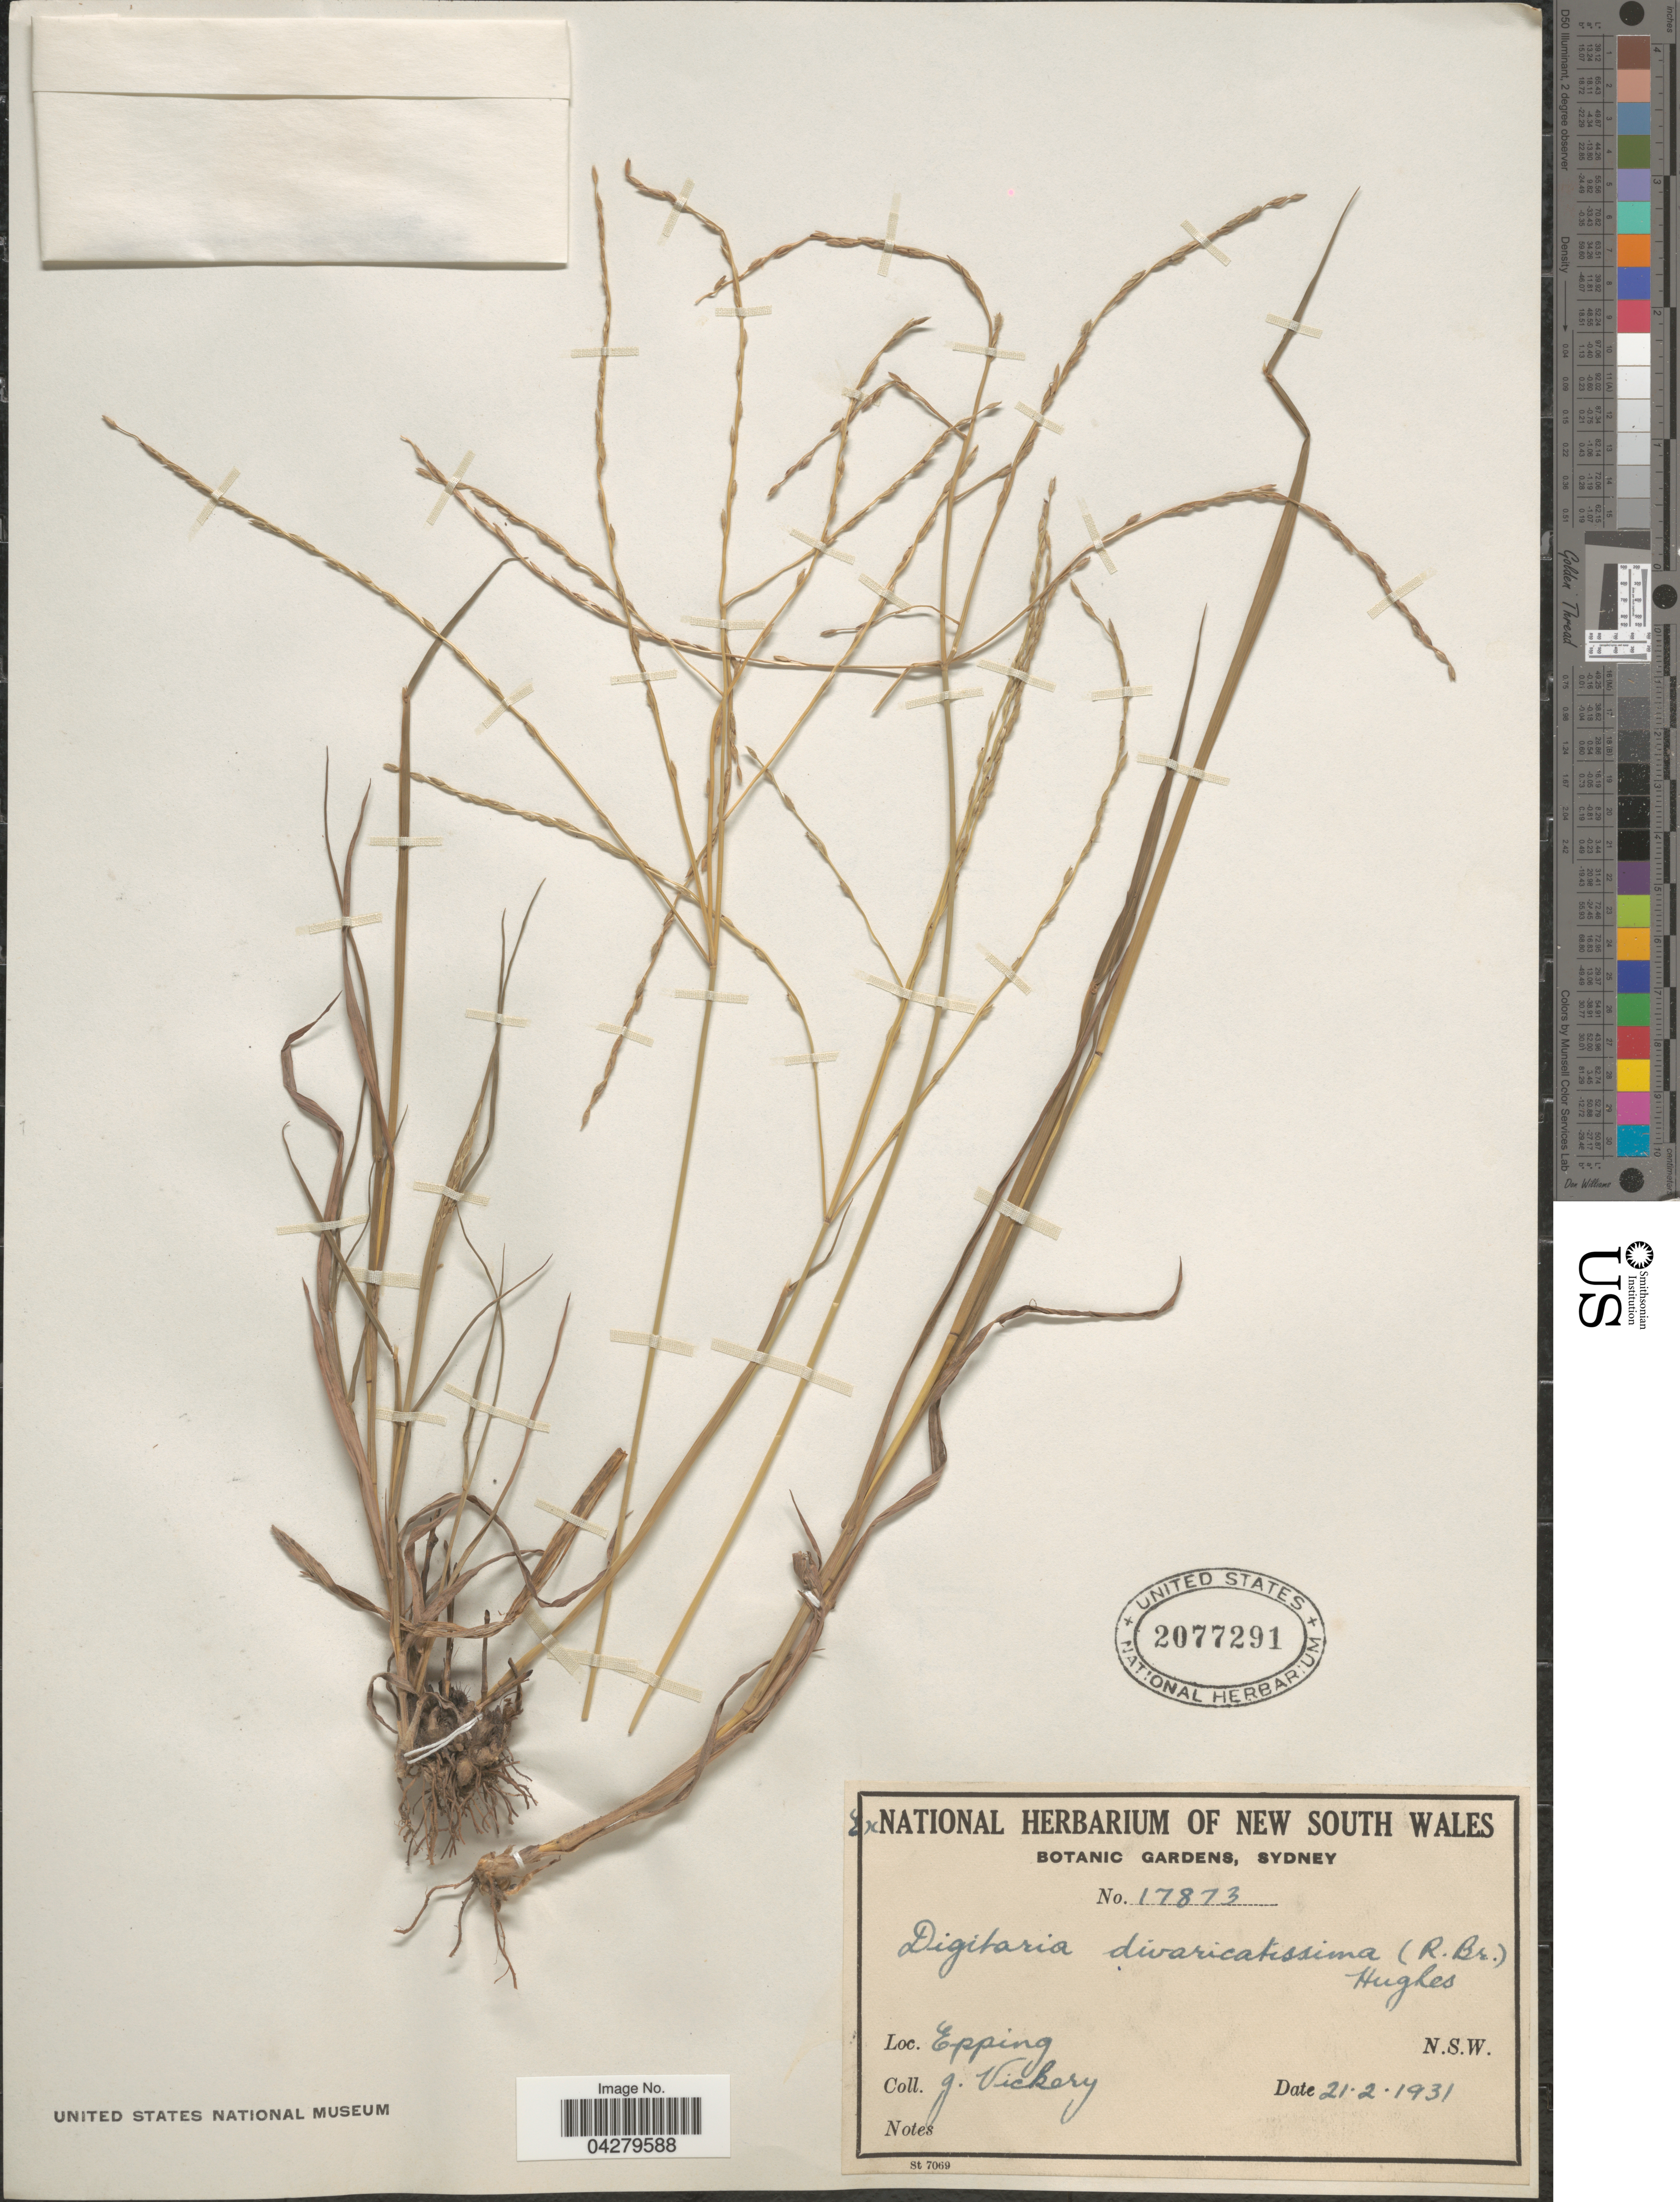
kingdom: Plantae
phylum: Tracheophyta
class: Liliopsida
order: Poales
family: Poaceae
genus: Digitaria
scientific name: Digitaria divaricatissima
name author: (R. Br.) Hughes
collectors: J. Vickery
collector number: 17873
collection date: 1931-02-21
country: Australia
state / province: New South Wales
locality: Epping.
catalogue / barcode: US 2077291